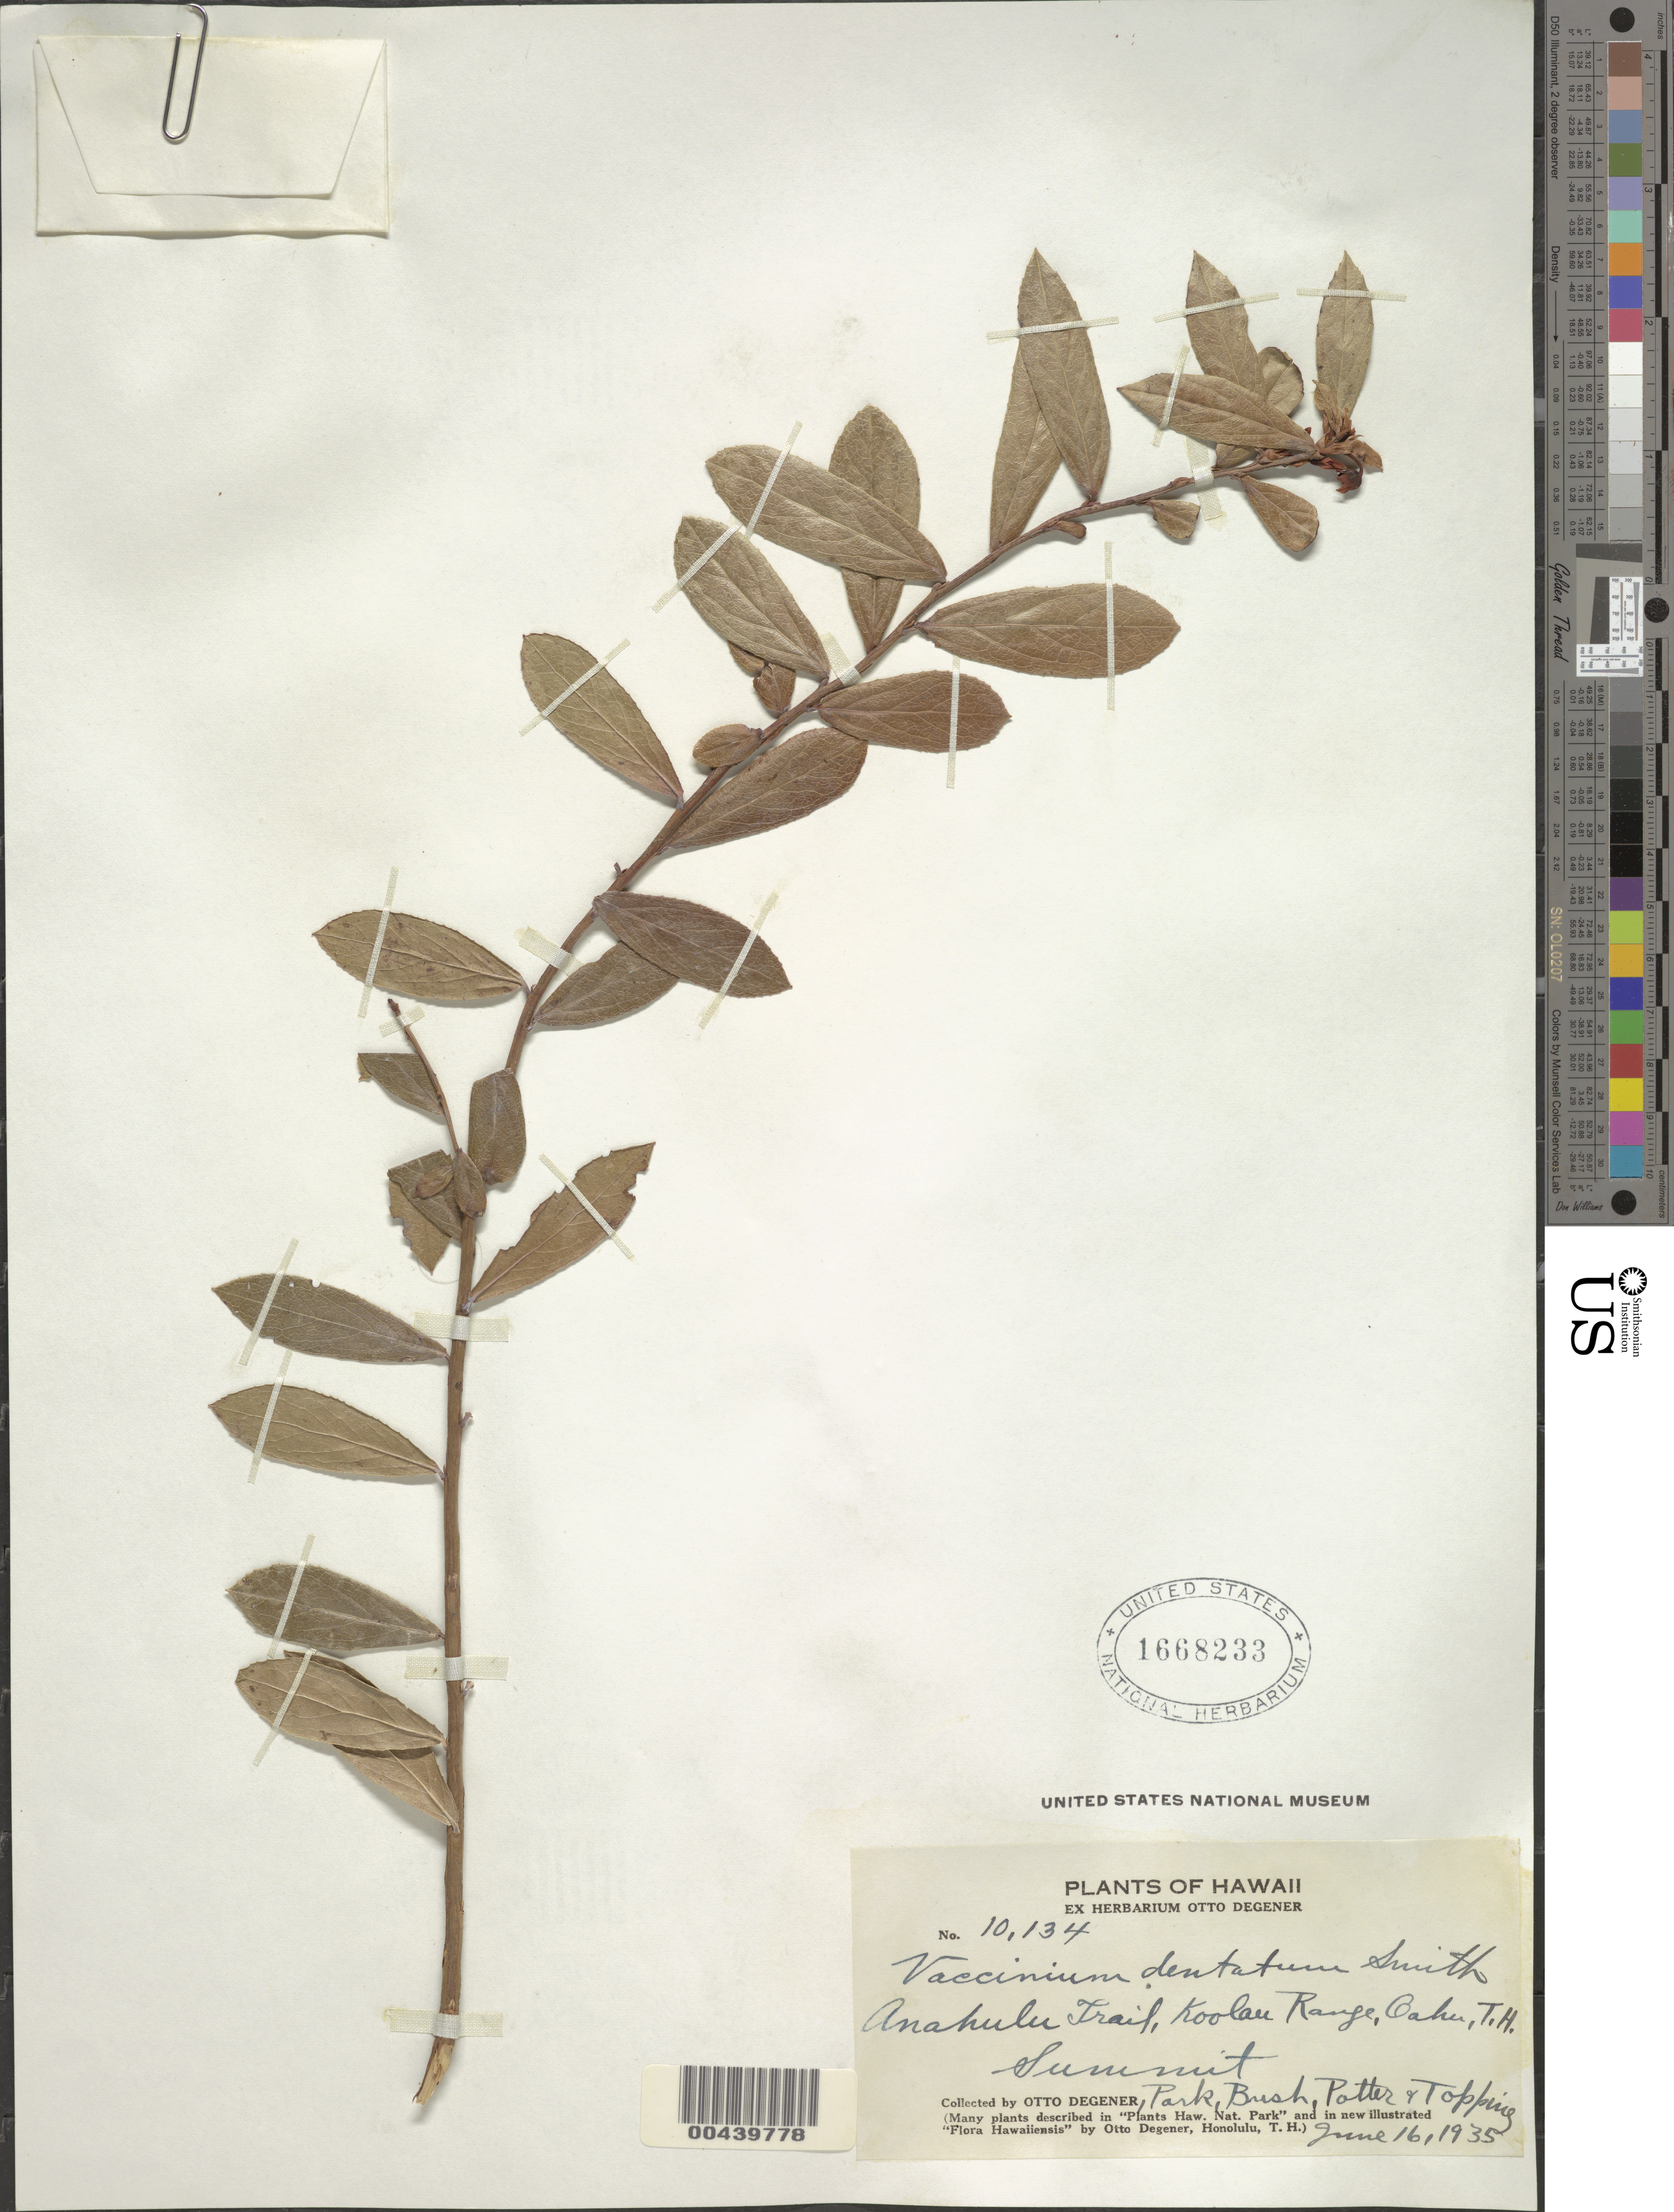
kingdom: Plantae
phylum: Tracheophyta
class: Magnoliopsida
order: Ericales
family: Ericaceae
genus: Vaccinium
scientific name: Vaccinium dentatum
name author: Sm.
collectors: O. Degener, Park, B. F. Bush, Potter & D. L. Topping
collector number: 10134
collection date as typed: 16 Jun 1935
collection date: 1935-06-16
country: United States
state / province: Hawaii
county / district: Honolulu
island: Oahu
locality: Anahulu Trail, Koolau Range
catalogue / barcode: US 1668233